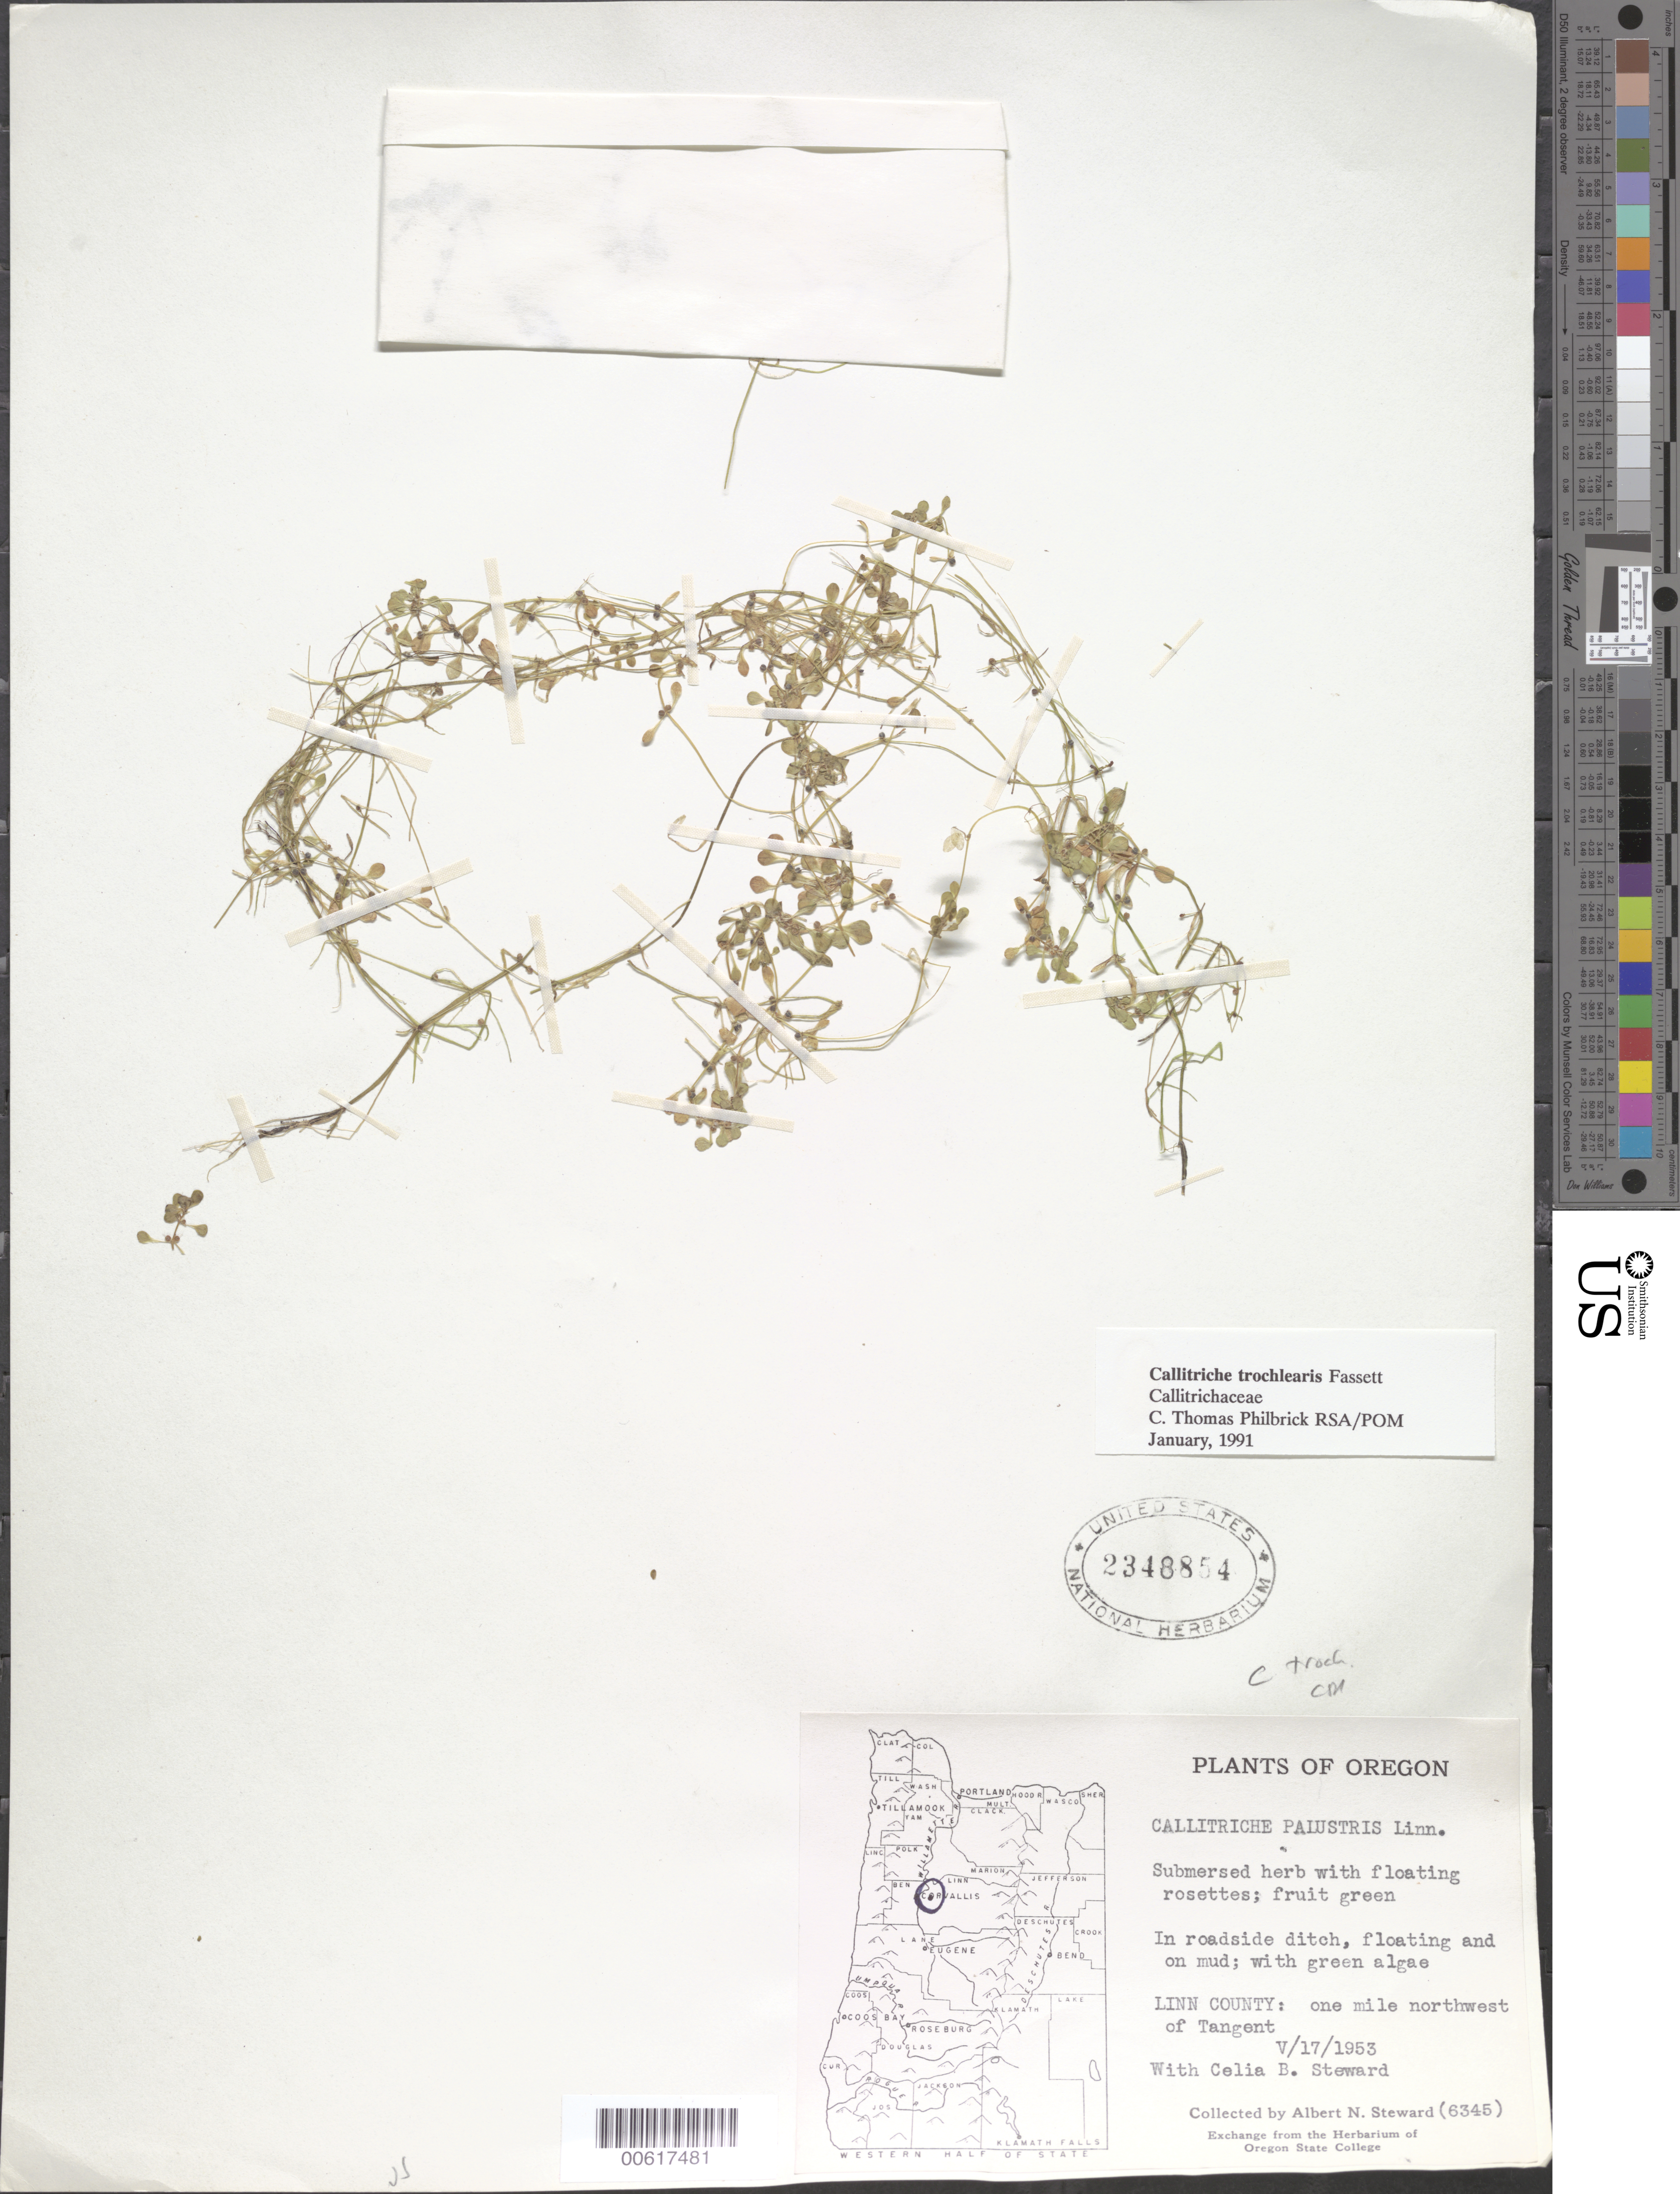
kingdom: Plantae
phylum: Tracheophyta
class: Magnoliopsida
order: Lamiales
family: Plantaginaceae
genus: Callitriche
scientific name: Callitriche trochlearis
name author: Fassett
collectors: A. N. Steward & C. Steward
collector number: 6345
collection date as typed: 17 May 1953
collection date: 1953-05-17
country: United States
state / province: Oregon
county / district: Linn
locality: NW of Tangent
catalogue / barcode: US 2348854